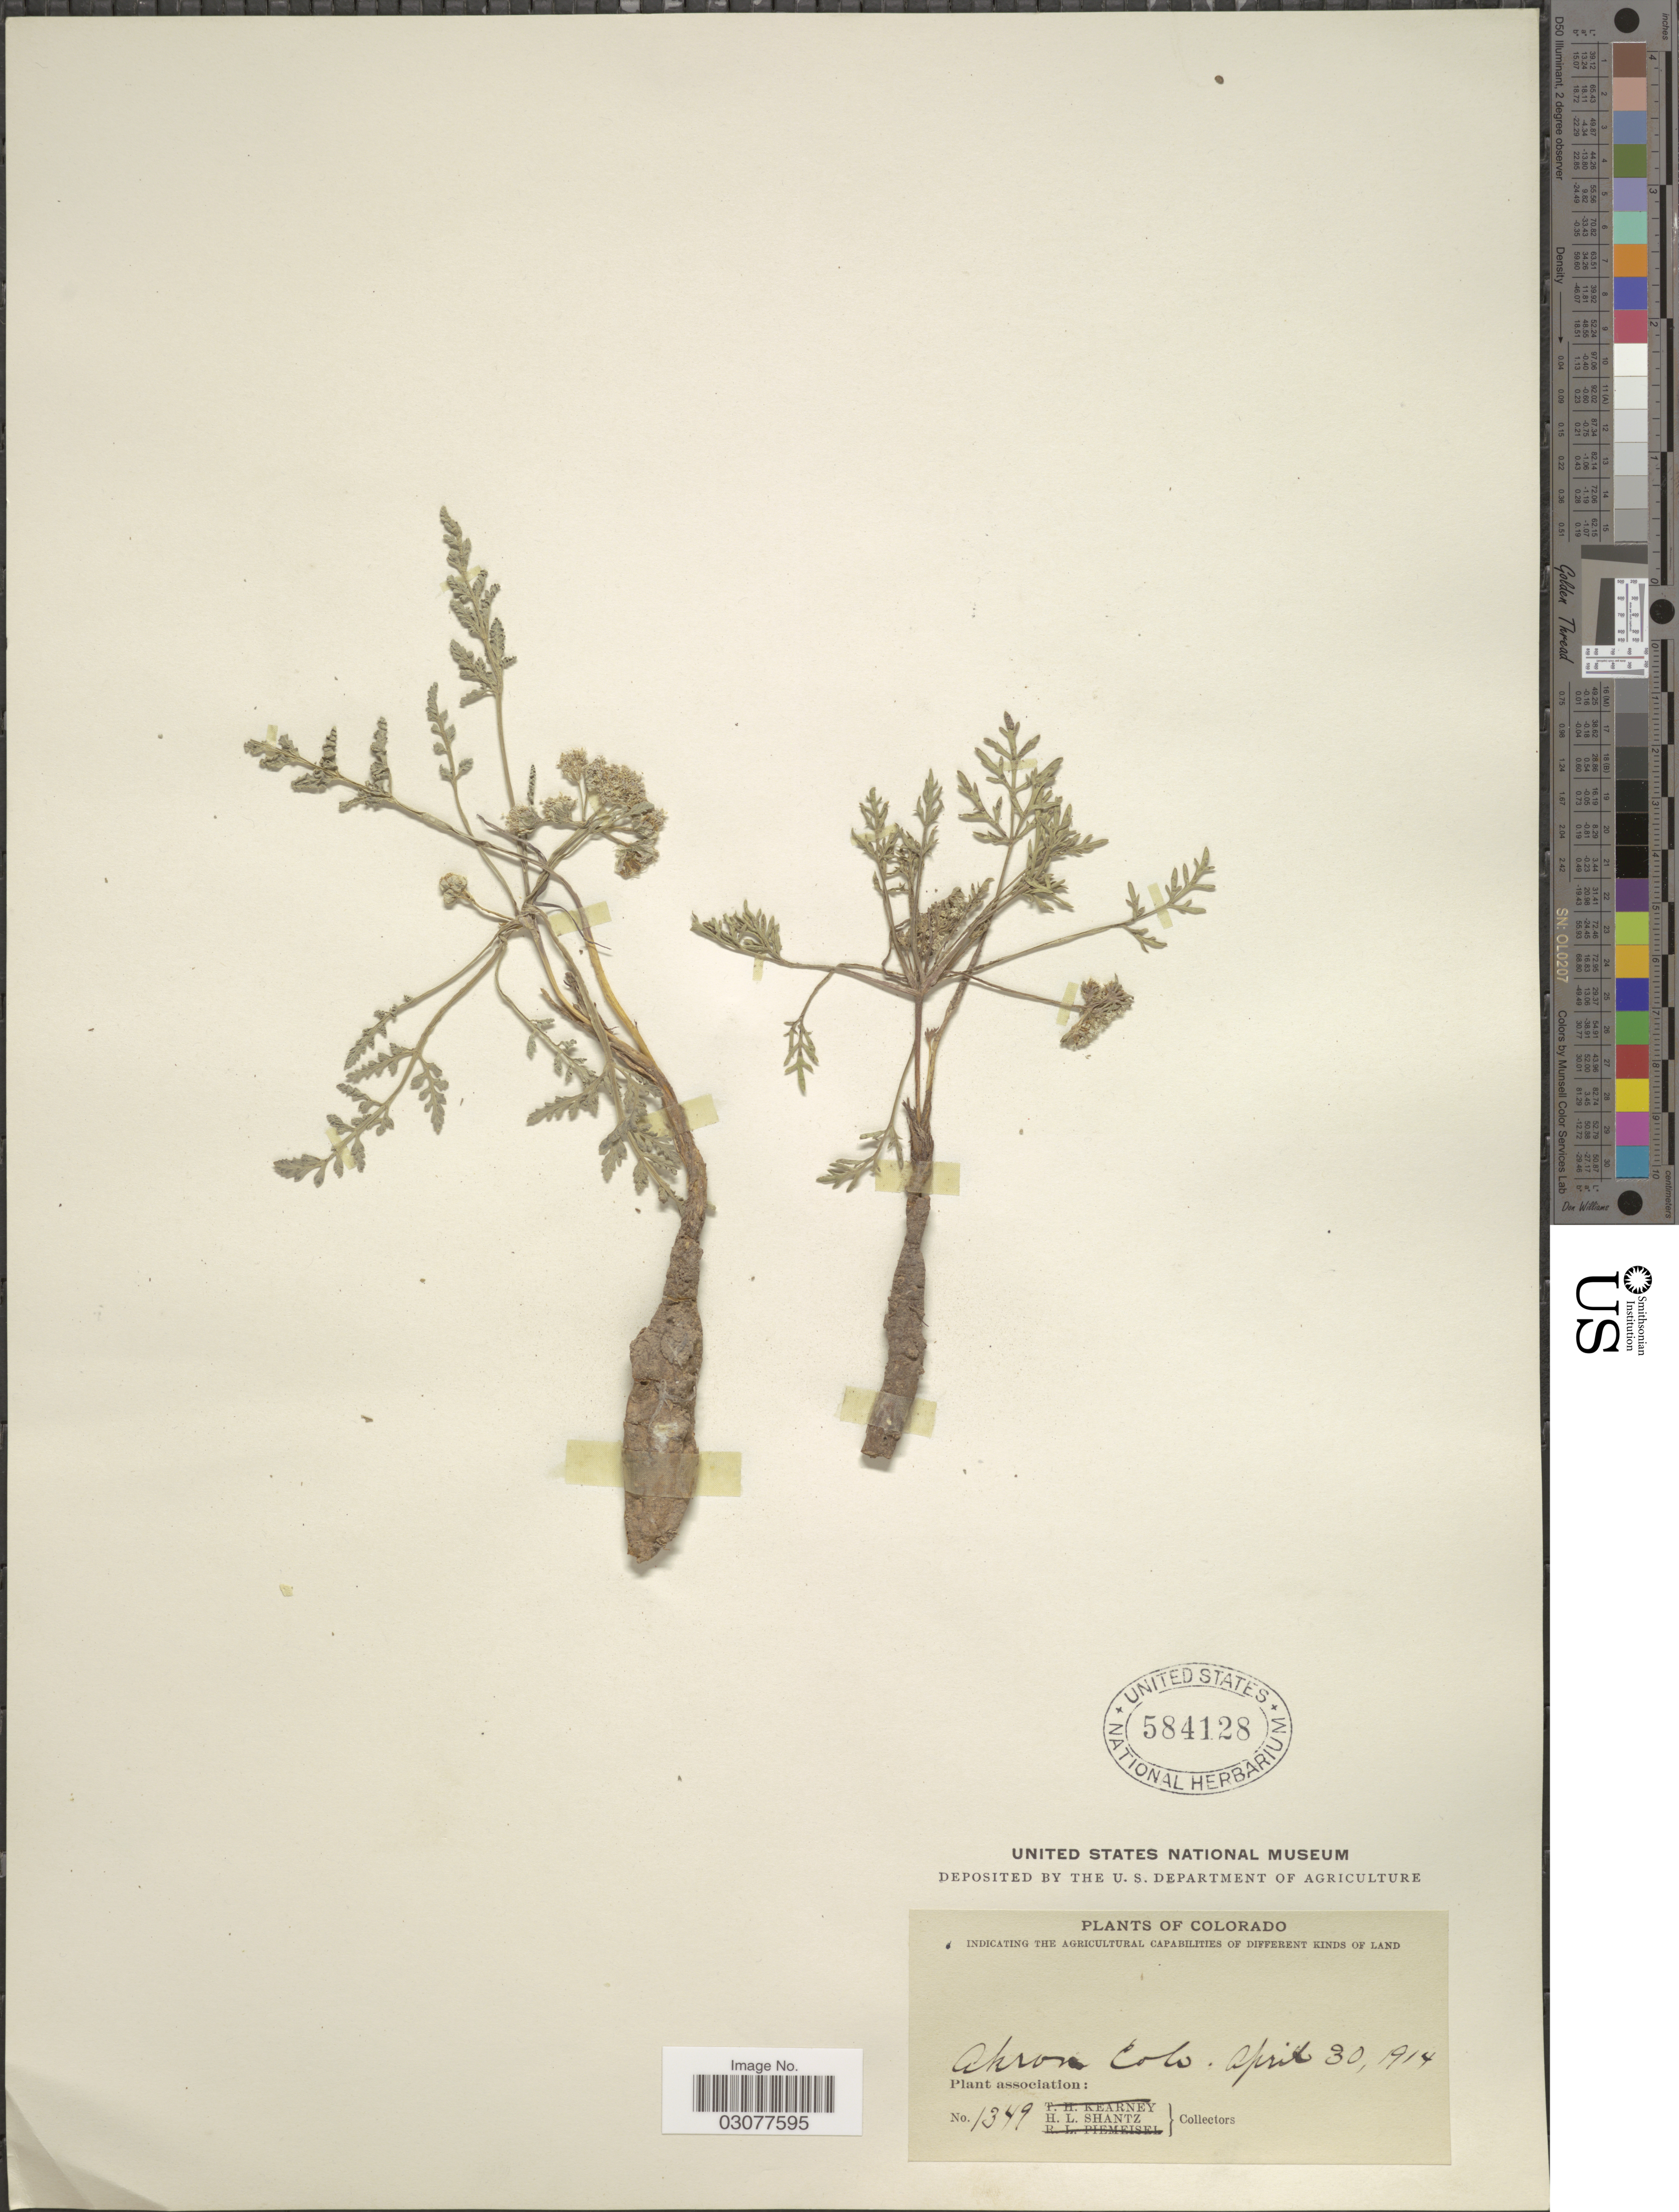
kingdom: Plantae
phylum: Tracheophyta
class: Magnoliopsida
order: Apiales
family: Apiaceae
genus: Chaerophyllum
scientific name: Chaerophyllum sp.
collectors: H. Shantz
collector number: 1349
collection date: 1914-04-30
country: United States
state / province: Colorado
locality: Akron, Colo.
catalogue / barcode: US 584128